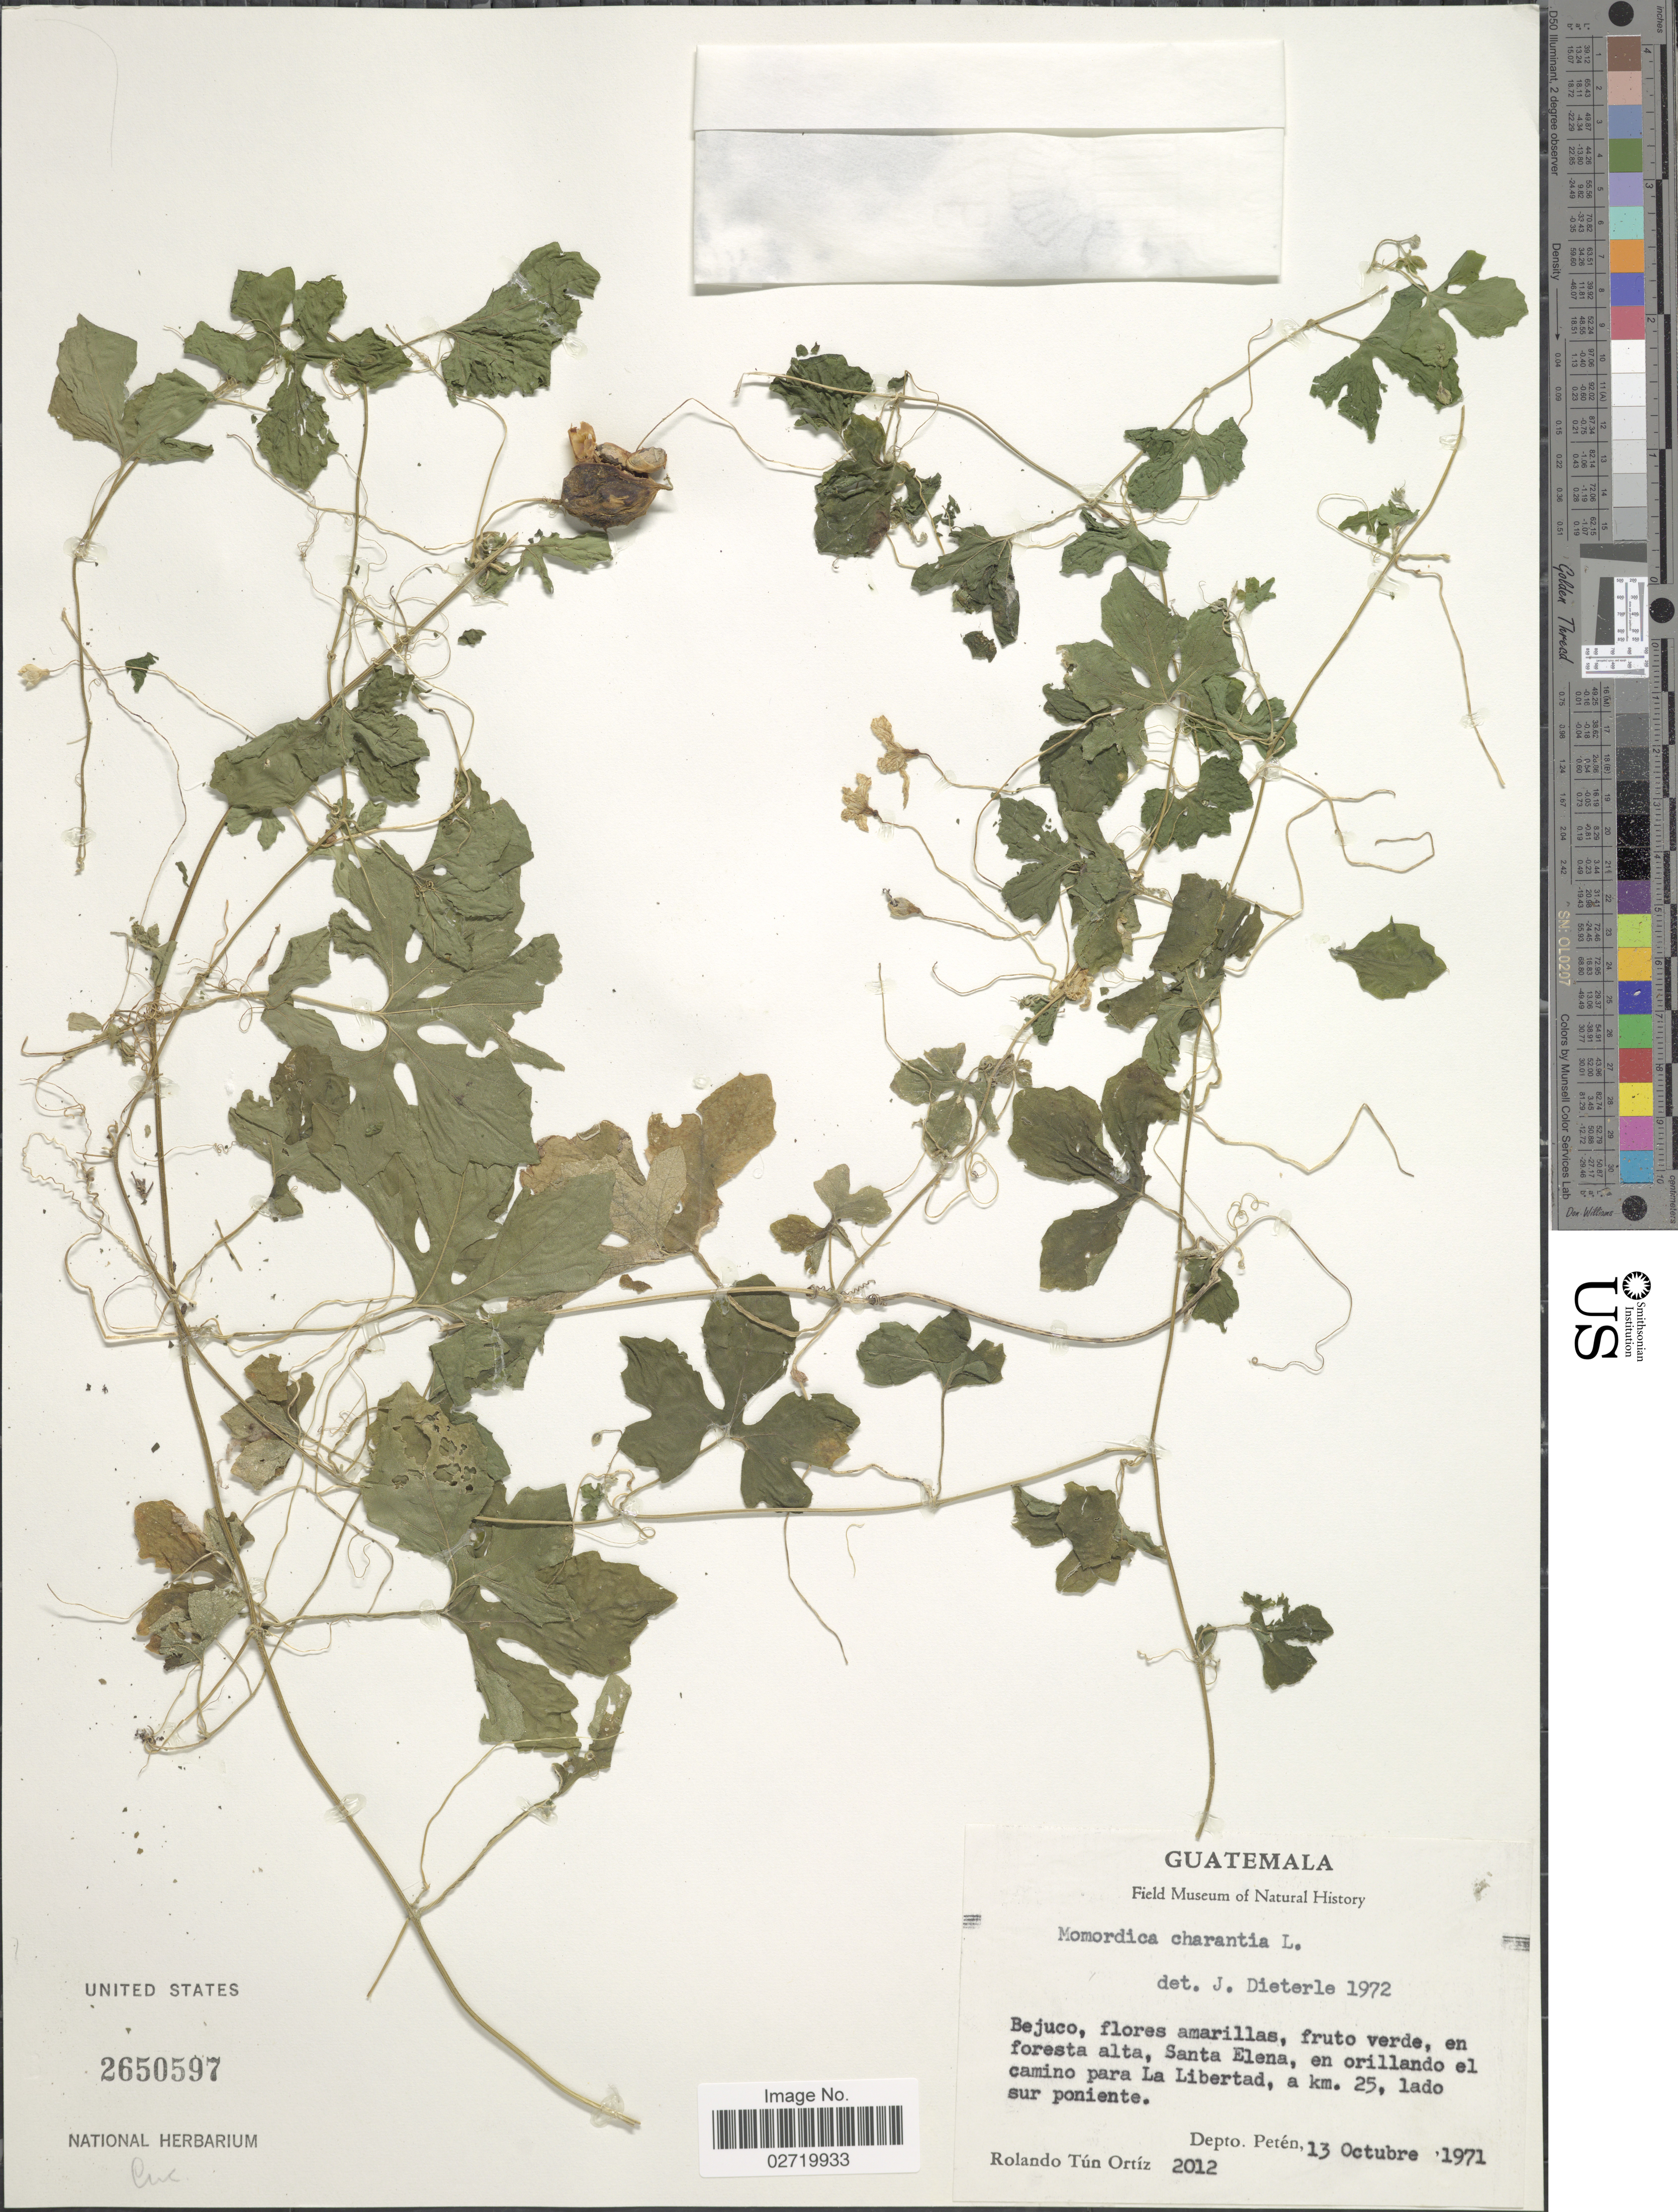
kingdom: Plantae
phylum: Tracheophyta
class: Magnoliopsida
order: Cucurbitales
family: Cucurbitaceae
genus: Momordica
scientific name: Momordica charantia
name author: L.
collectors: R. T. Ortíz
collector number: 2012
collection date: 1971-10-13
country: Guatemala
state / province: El Petén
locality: Camino para La Libertad, a km 25, lado sur poniente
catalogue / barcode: US 2650597